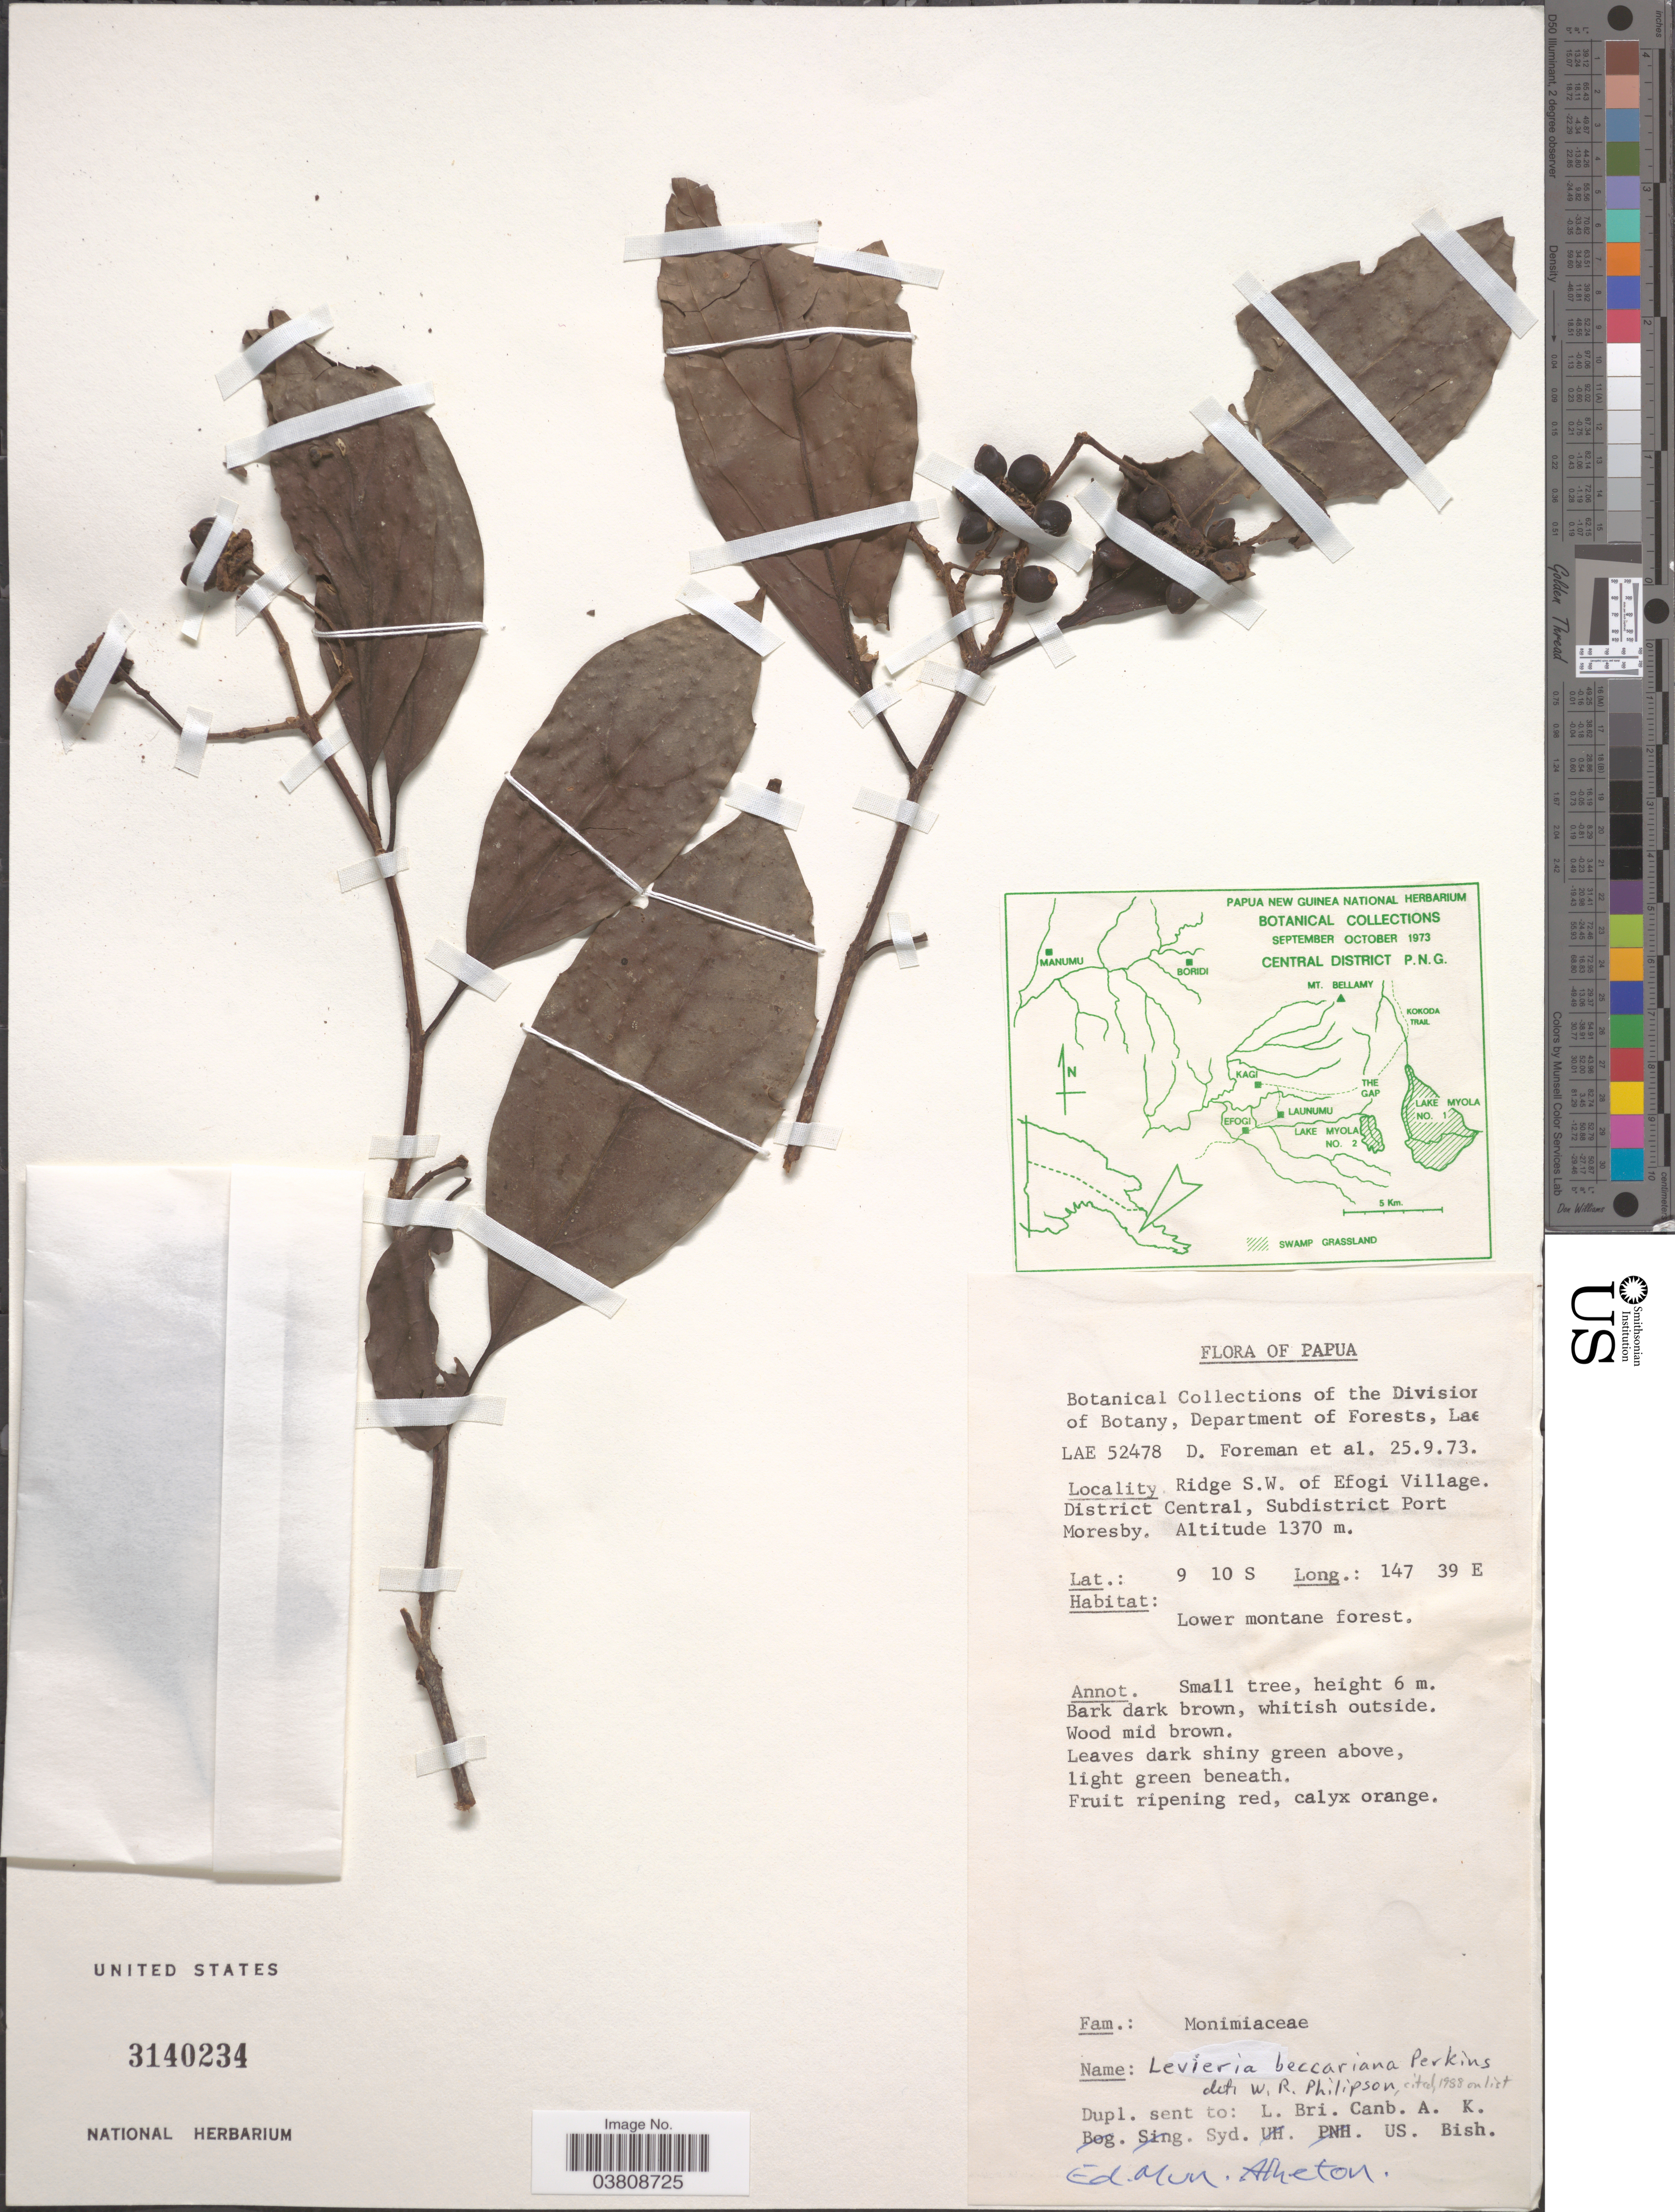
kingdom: Plantae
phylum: Tracheophyta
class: Magnoliopsida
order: Laurales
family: Monimiaceae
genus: Levieria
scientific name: Levieria beccariana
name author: Perk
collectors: D. Foreman & et al.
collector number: LAE 52478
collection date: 1973-09-25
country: Papua New Guinea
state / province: Central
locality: Papua. Ridge S.W. of Efogi Village. District Central, Subdistrict Port Moresby.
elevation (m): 1370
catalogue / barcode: US 3140234